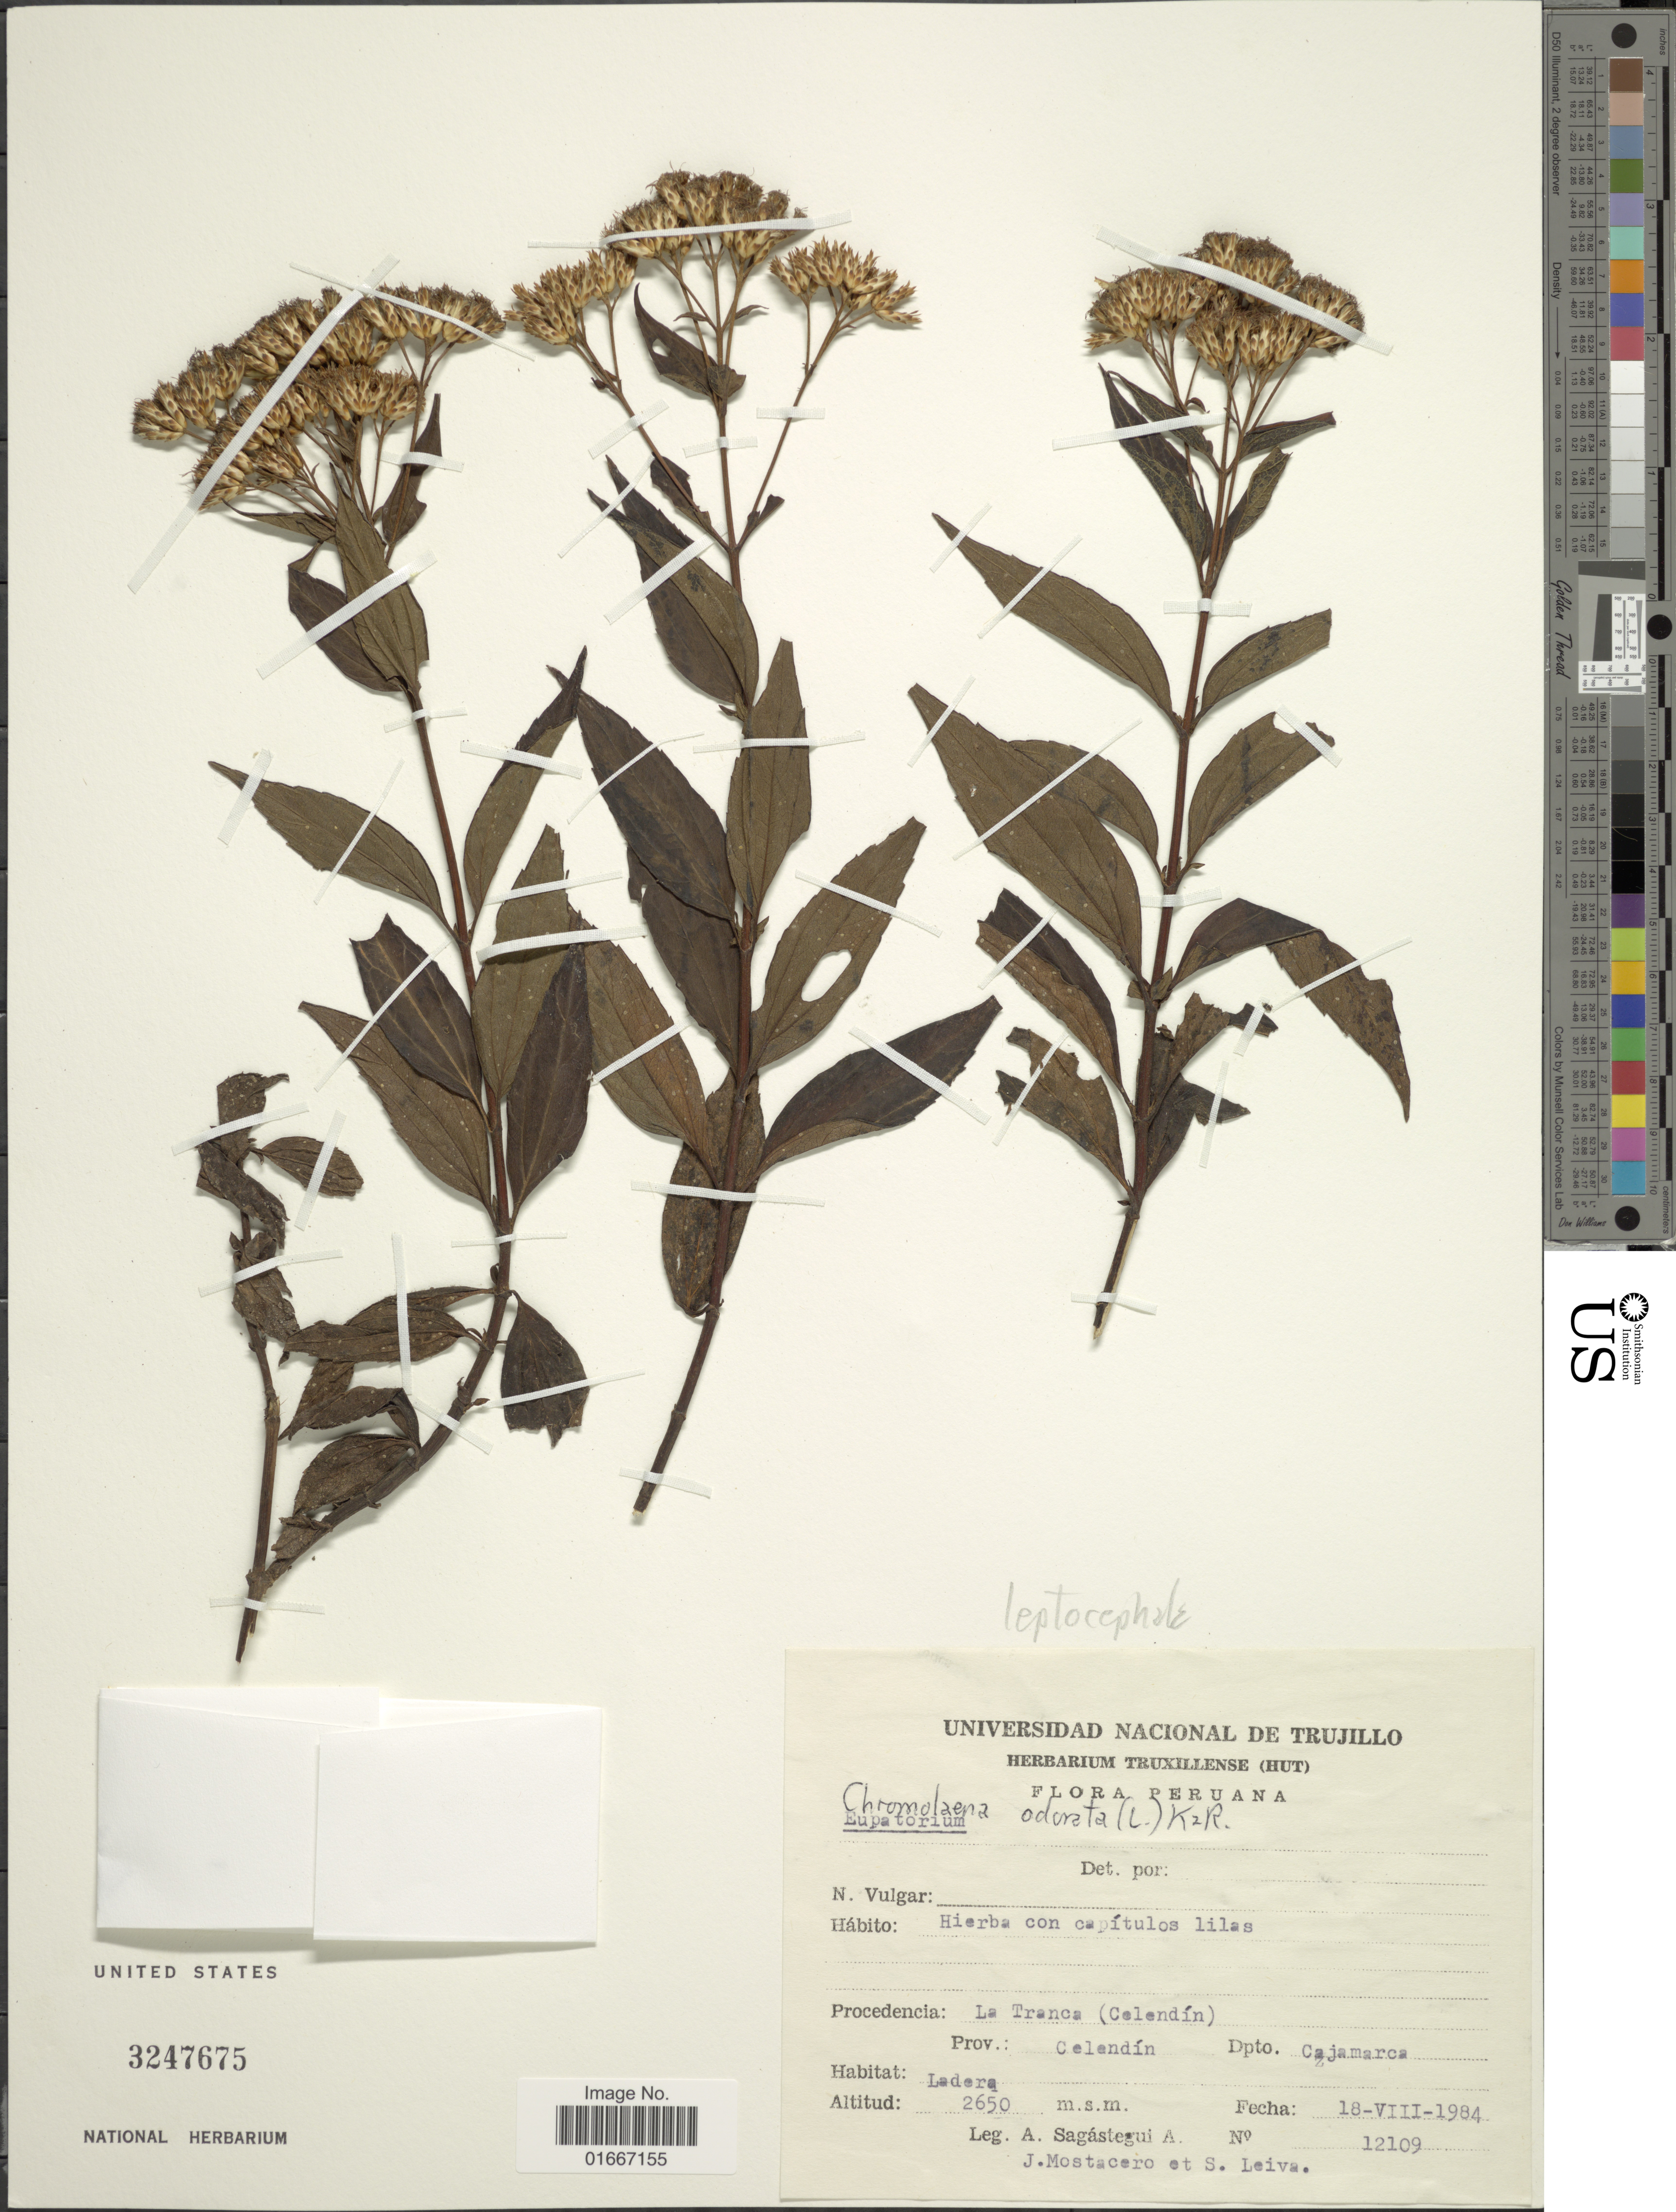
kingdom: Plantae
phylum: Tracheophyta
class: Magnoliopsida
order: Asterales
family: Asteraceae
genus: Chromolaena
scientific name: Chromolaena leptocephala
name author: (DC.) R.M. King & H. Rob.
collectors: A. Sagástegui A., J. Mostacero & S. Leiva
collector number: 12109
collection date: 1984-08-18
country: Peru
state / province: Cajamarca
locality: Procedencia: La Tranca (Celendin. Prov.: Celendin. Dpto.: Cajamarca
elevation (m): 2650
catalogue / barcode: US 3247675